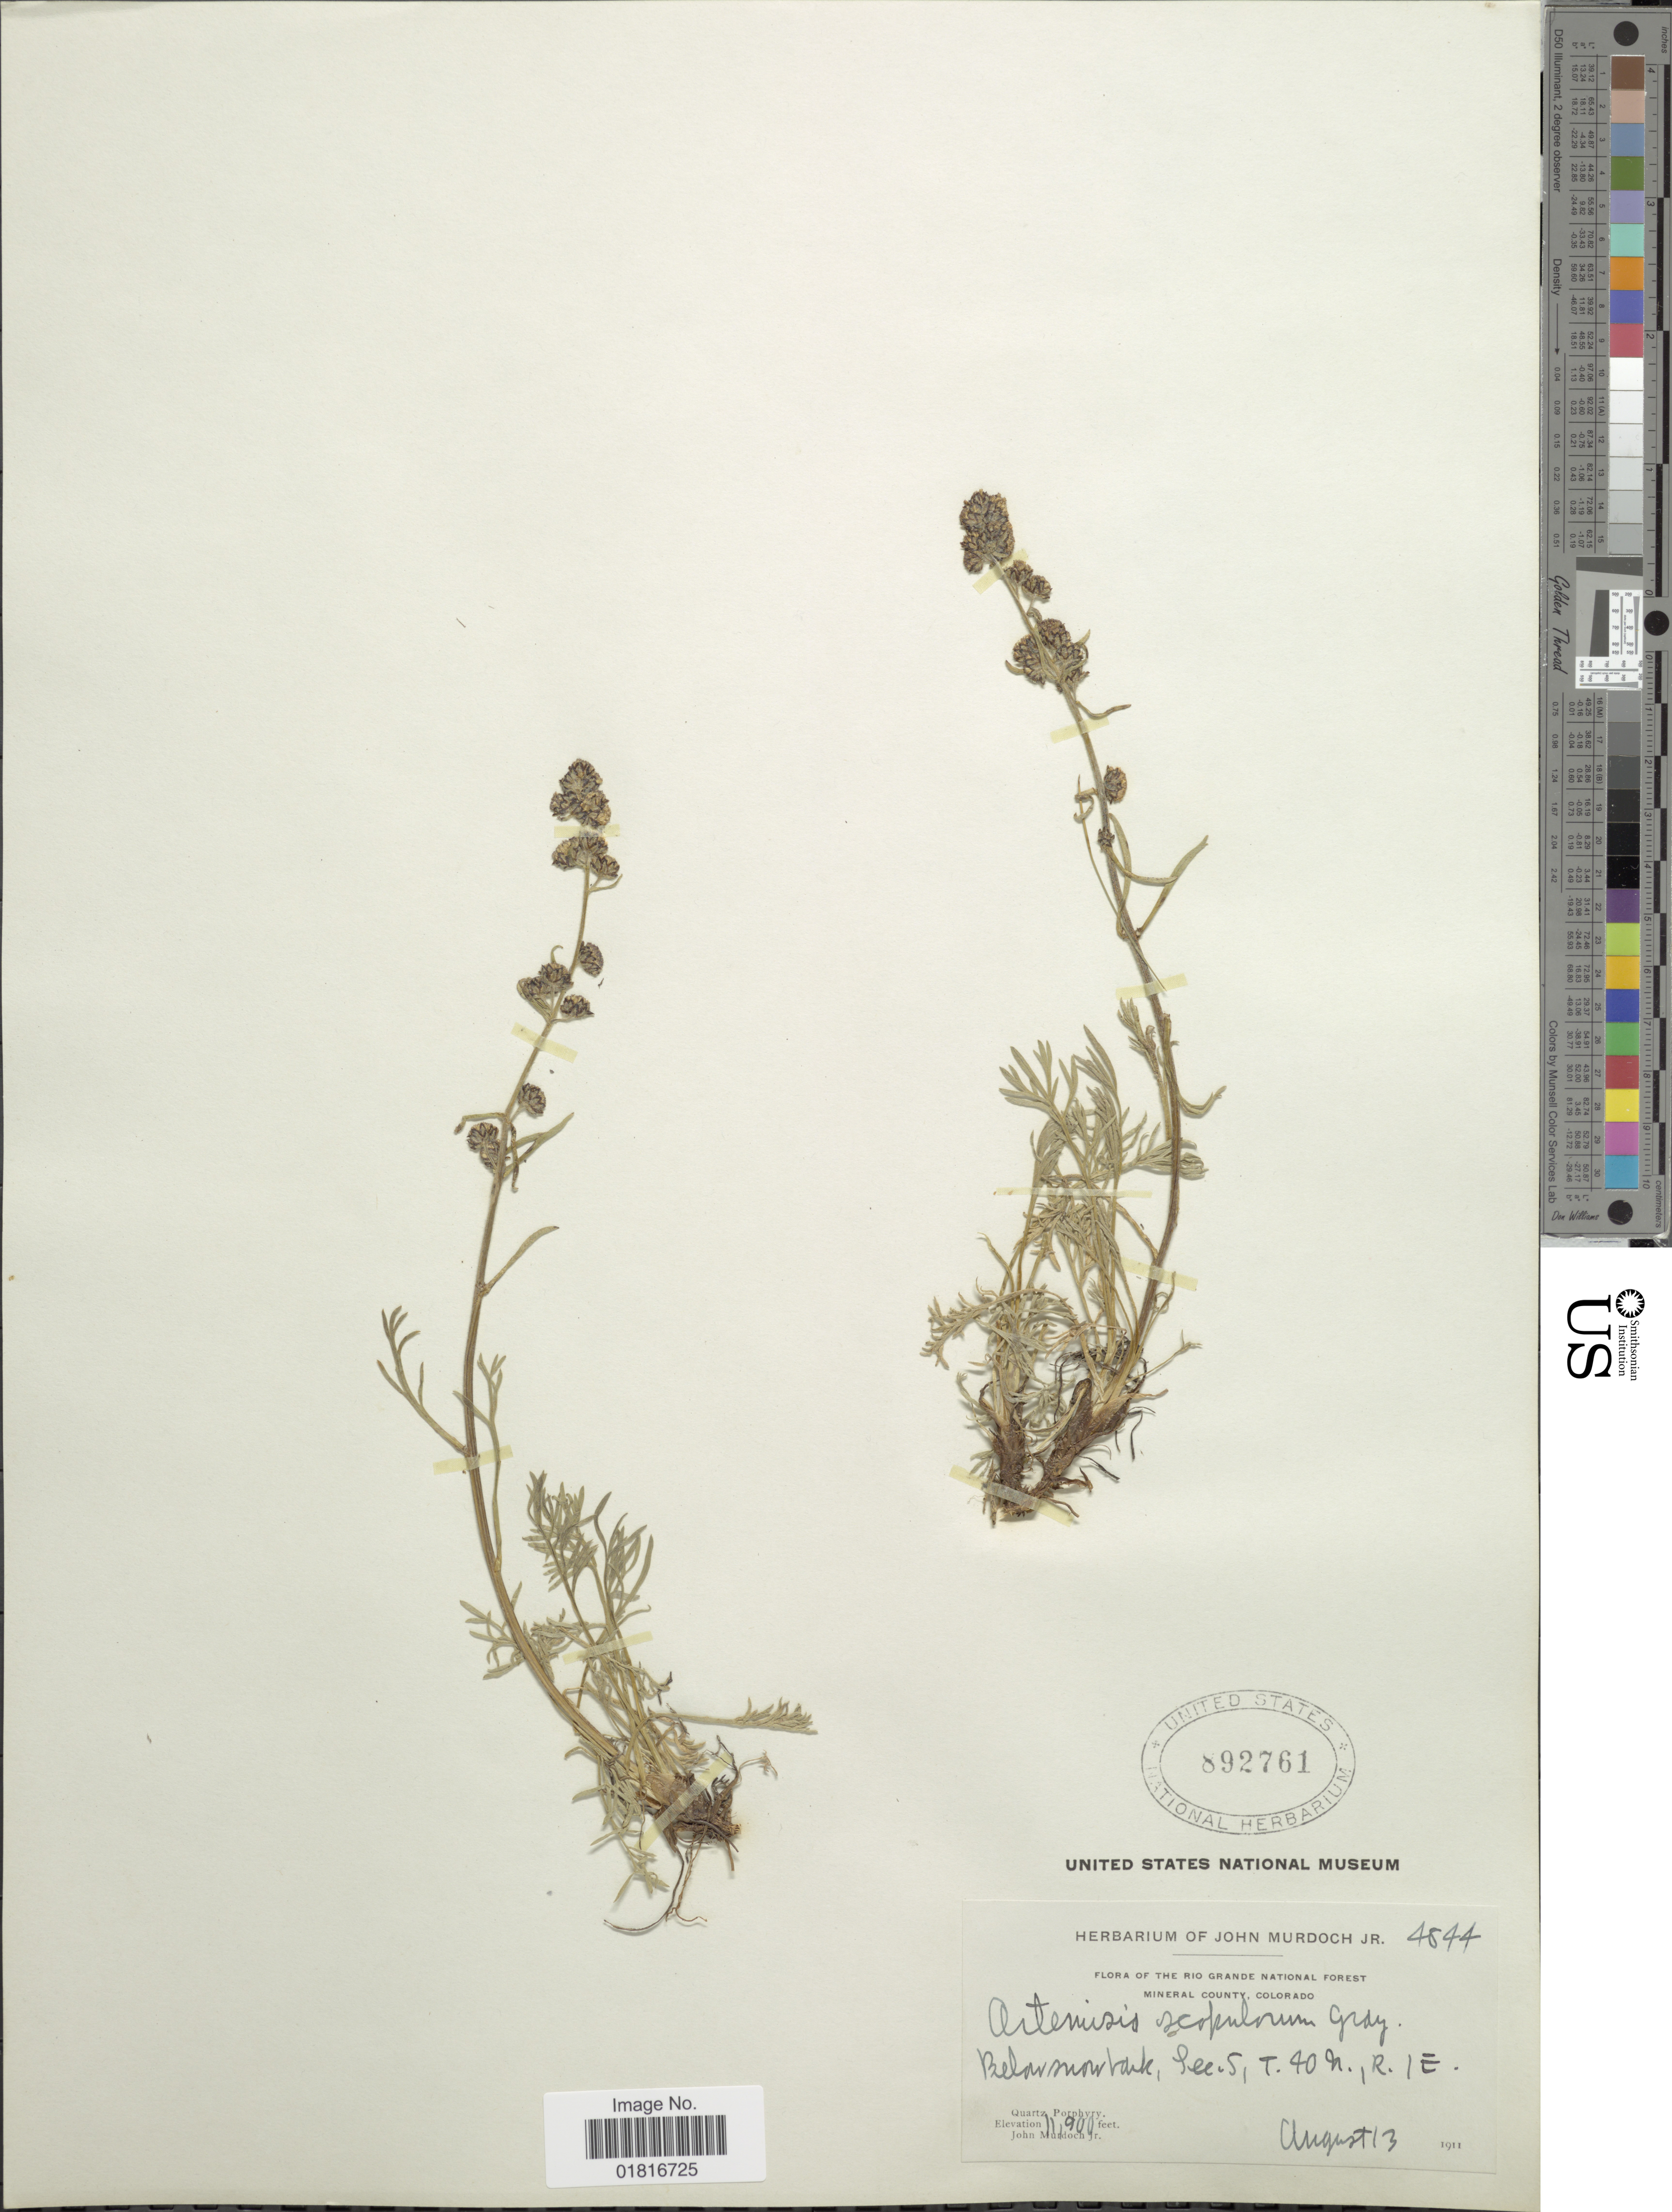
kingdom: Plantae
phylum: Tracheophyta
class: Magnoliopsida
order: Asterales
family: Asteraceae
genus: Artemisia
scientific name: Artemisia scopulorum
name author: A. Gray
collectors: J. Murdoch Jr.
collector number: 4844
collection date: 1911-08-13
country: United States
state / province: Colorado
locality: The Rio Grande National Forest Mineral County, Below snow tank, Sec. 5, T. 40 N., R. 1 E, Quartz Porphyry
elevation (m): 3627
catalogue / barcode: US 892761